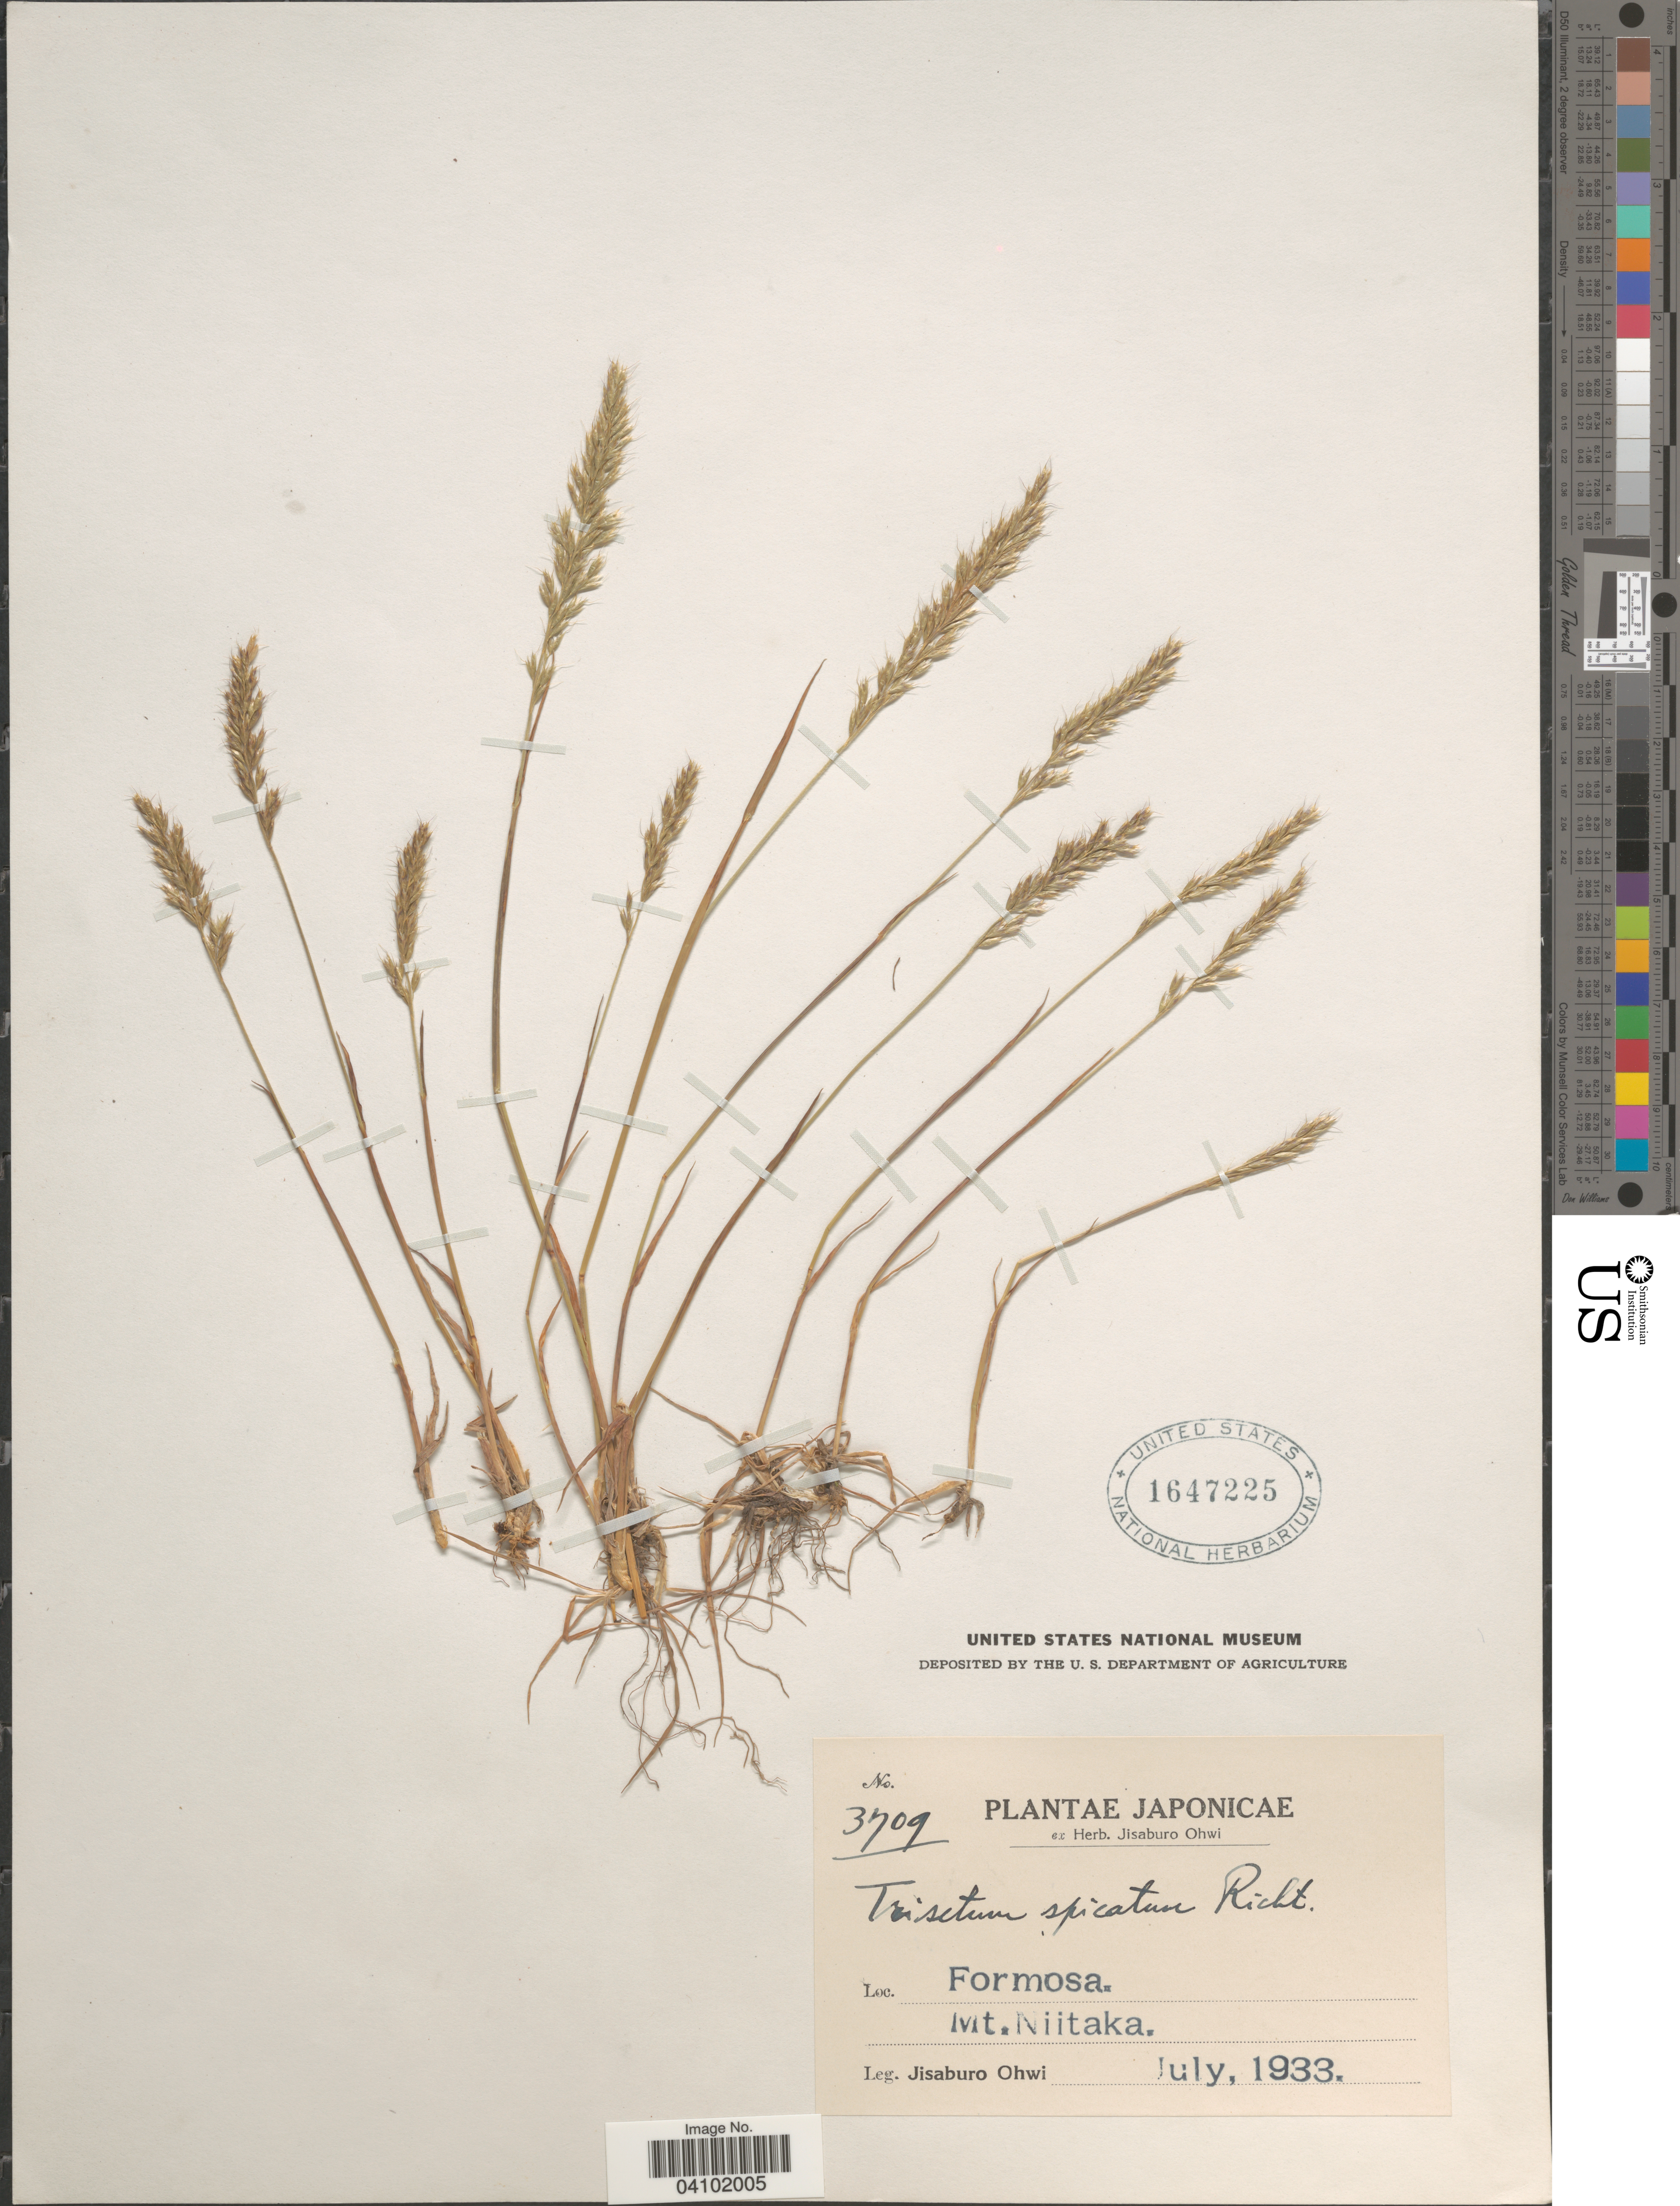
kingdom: Plantae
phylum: Tracheophyta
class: Liliopsida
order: Poales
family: Poaceae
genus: Koeleria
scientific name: Koeleria spicata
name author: (L.) Barberá et al.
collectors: J. Ohwi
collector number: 3709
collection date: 1933-07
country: Taiwan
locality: Formosa. Mt. Niitaka.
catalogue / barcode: US 1647225